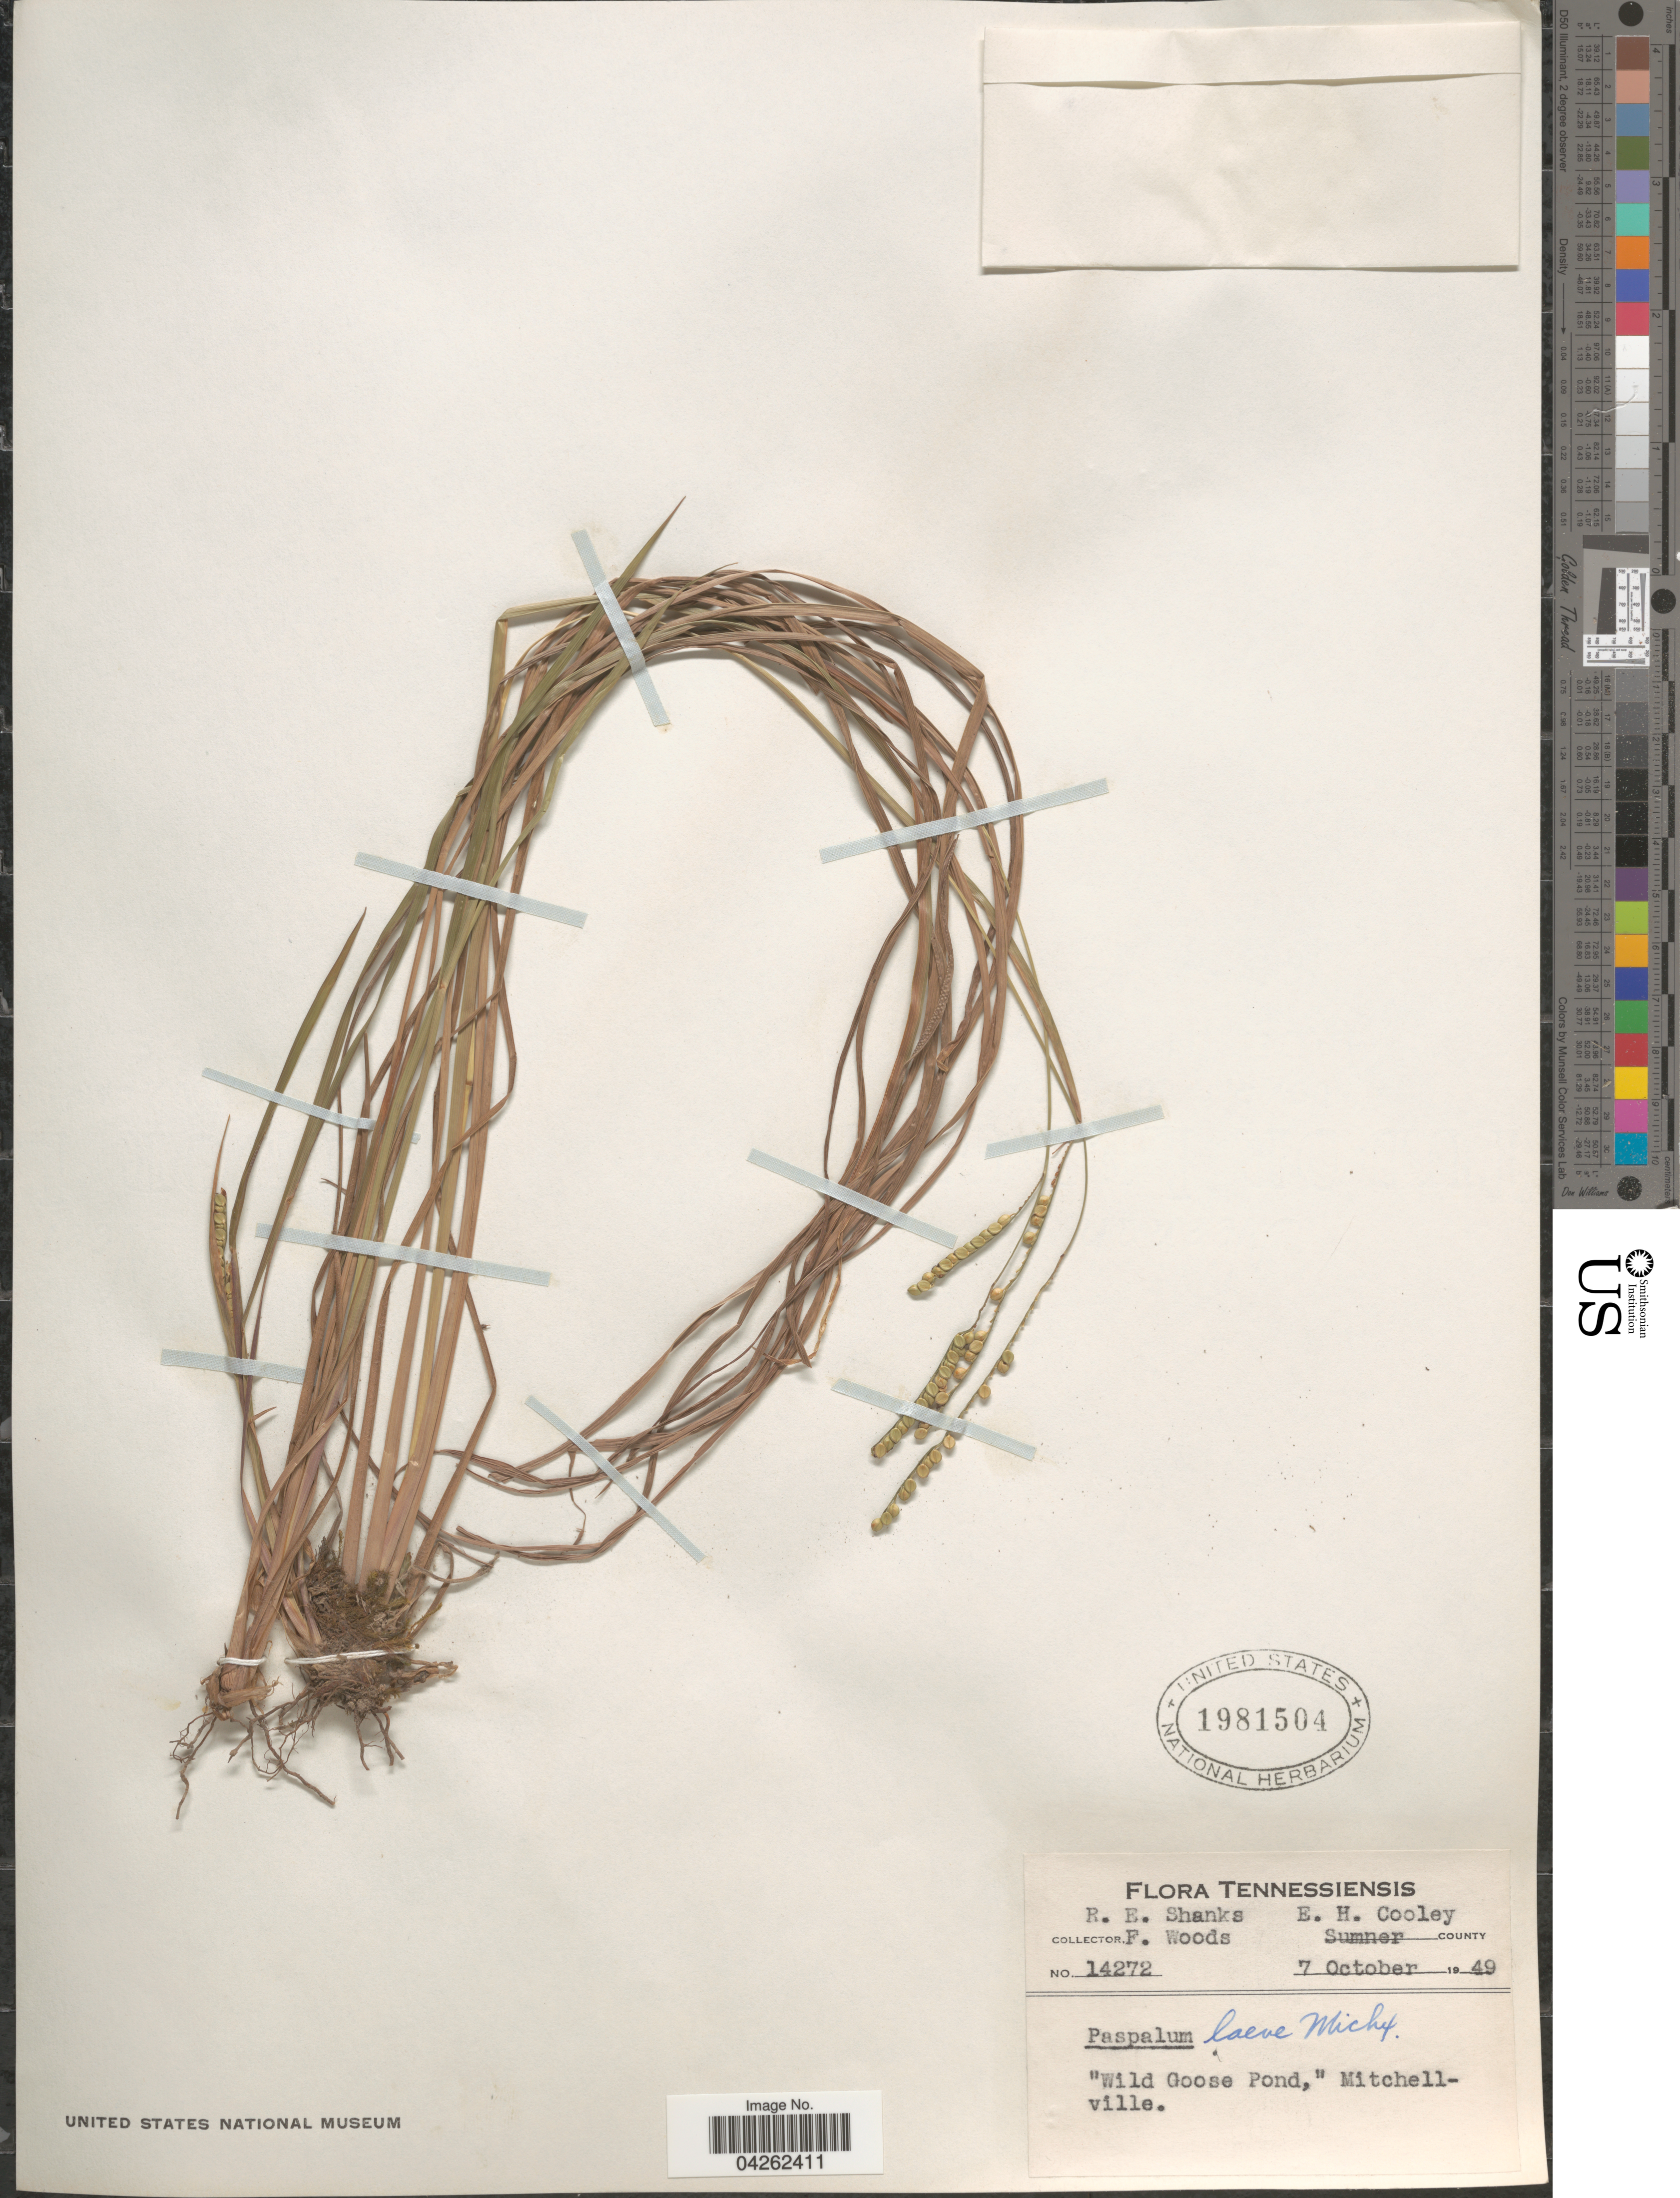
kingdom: Plantae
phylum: Tracheophyta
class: Liliopsida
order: Poales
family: Poaceae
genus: Paspalum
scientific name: Paspalum laeve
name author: Michx.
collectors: R. Shanks, F. Woods & E. H. Cooley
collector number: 14272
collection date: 1949-10-07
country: United States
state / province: Tennessee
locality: Sumner county. "Wild Goose Pond," Mitchellville.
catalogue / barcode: US 1981504